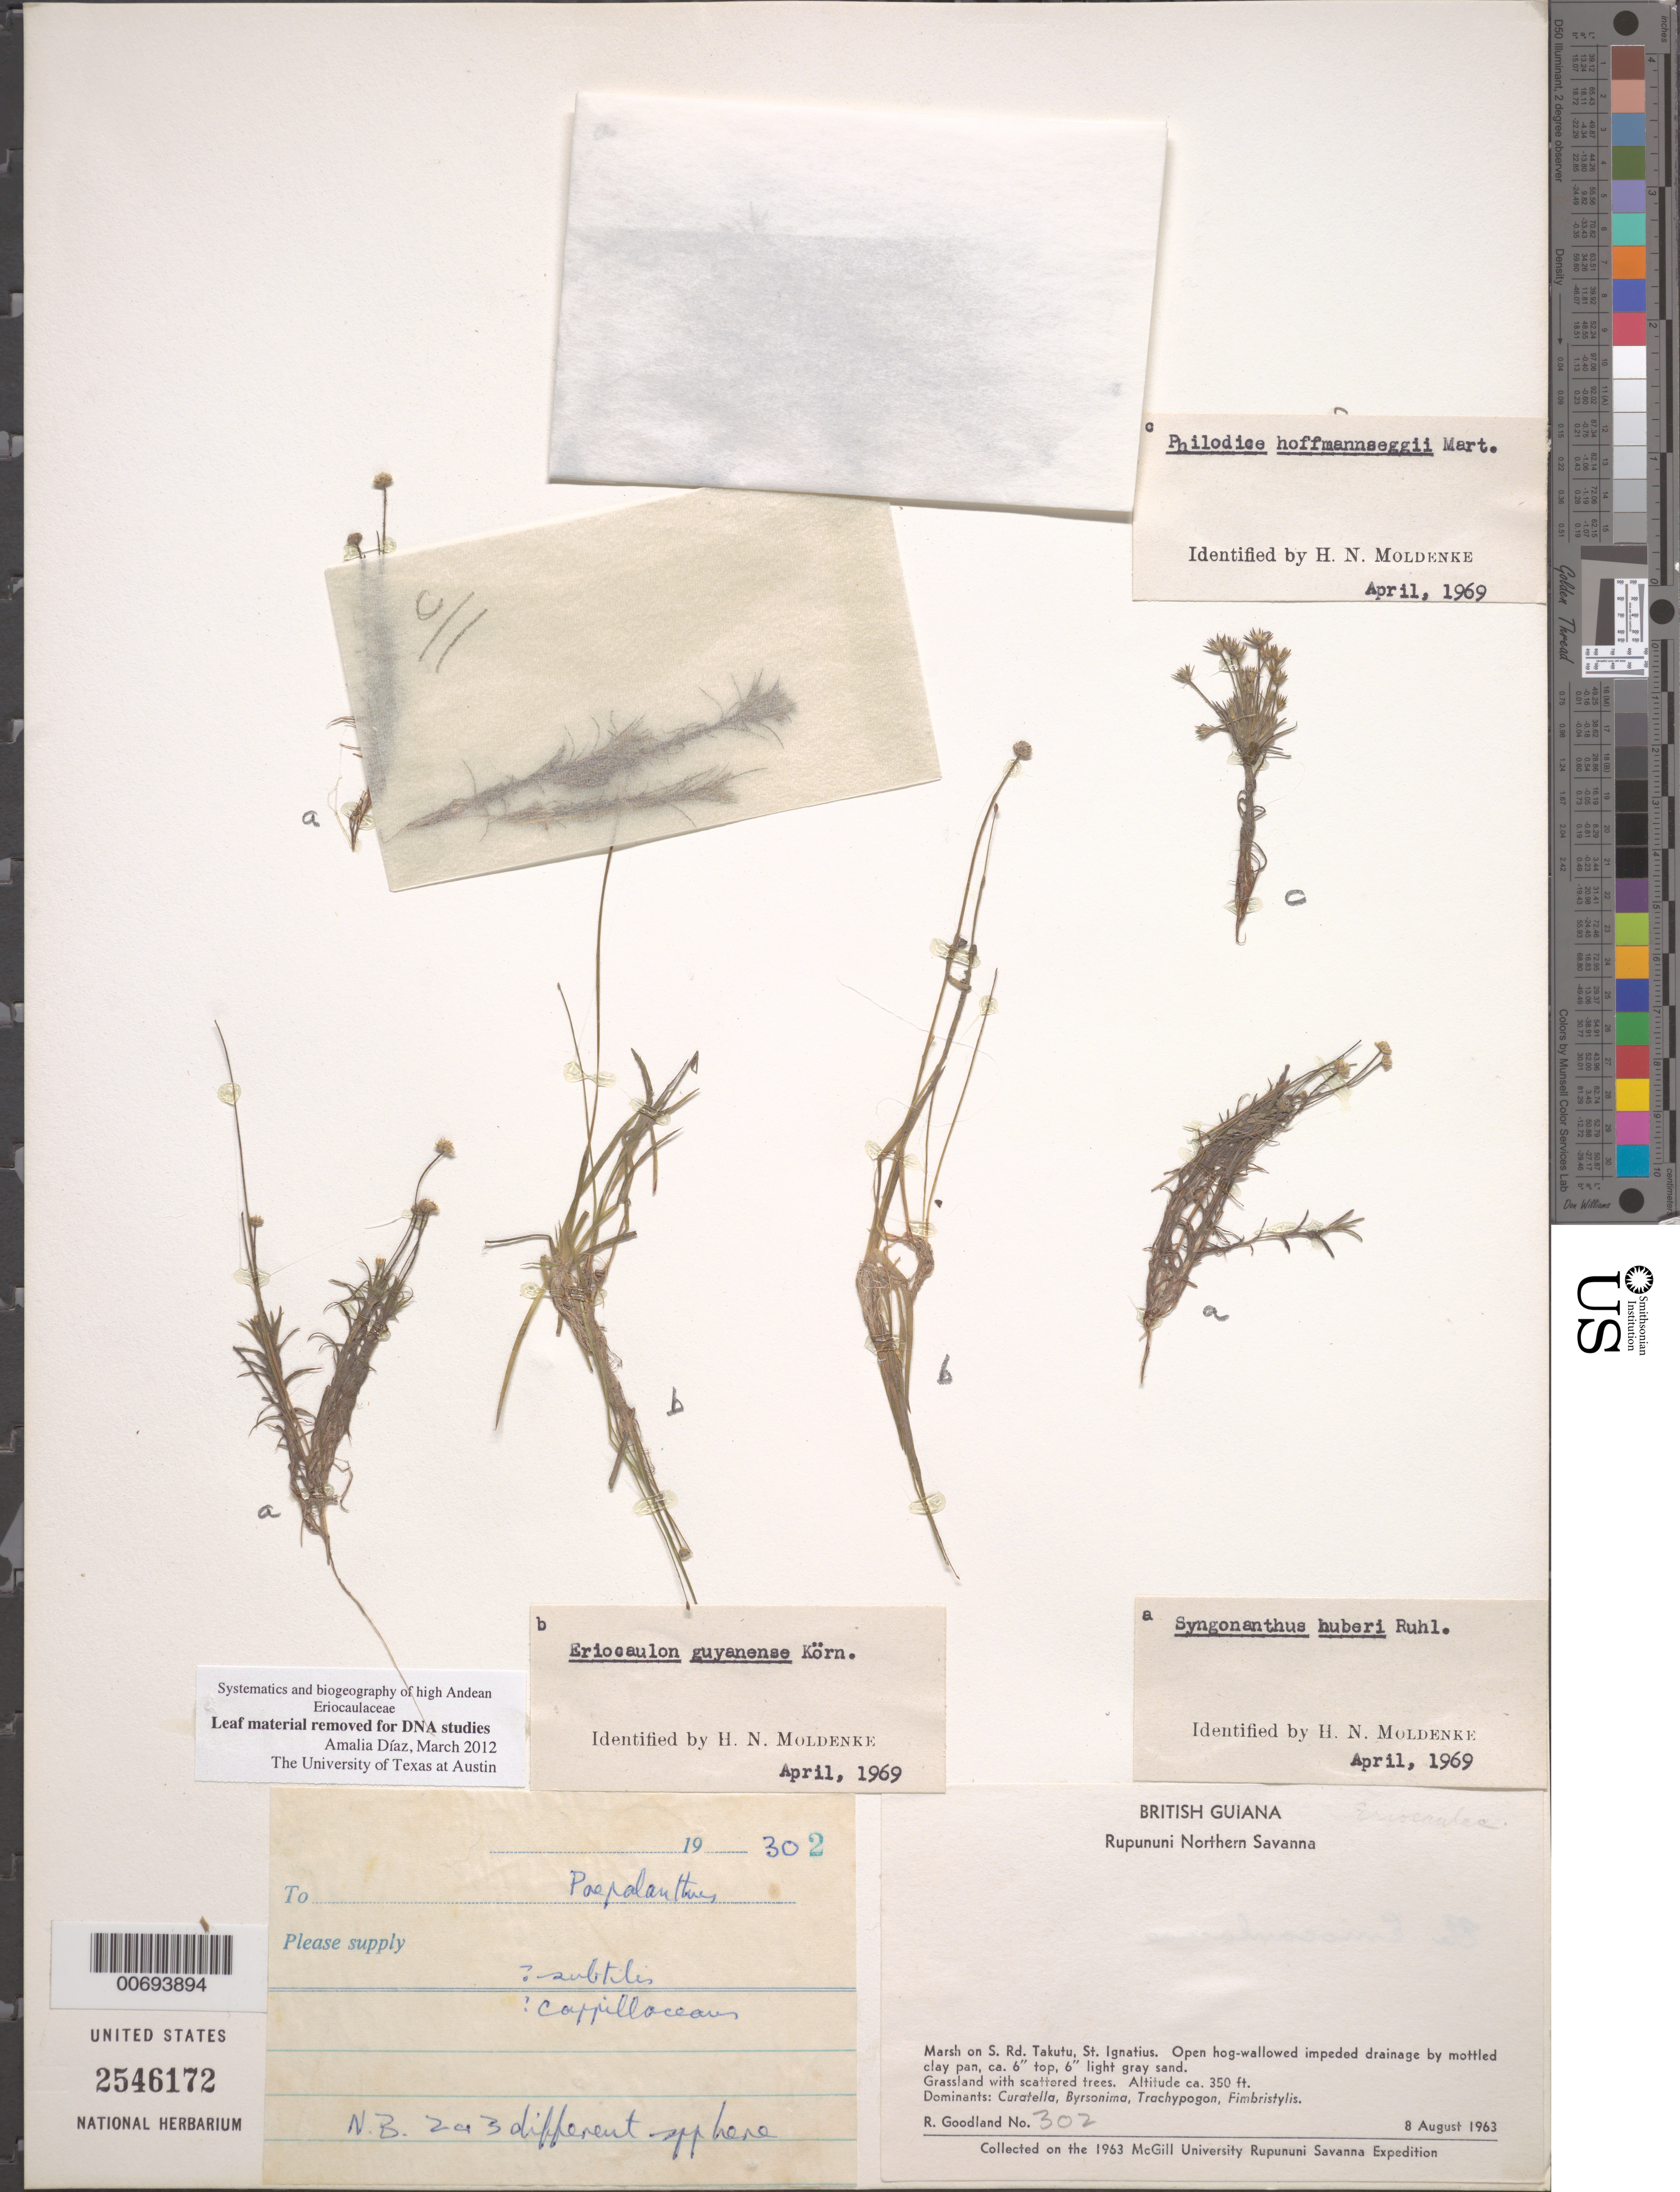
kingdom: Plantae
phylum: Tracheophyta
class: Liliopsida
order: Poales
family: Eriocaulaceae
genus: Eriocaulon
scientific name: Eriocaulon guyanense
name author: Körn.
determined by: Moldenke, H. N.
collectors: R. Goodland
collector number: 302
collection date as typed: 8-Aug-63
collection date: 1963-08-08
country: Guyana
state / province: U. Takutu-U. Essequibo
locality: Rupununi Northern Savanna, St. Ignatius, 2 mi. S of; near Takutu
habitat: Grassland with scattered trees. Dominants: Curatella, Byrsonima, Trachypogon, Fimbristylis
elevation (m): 107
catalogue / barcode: US 2546172